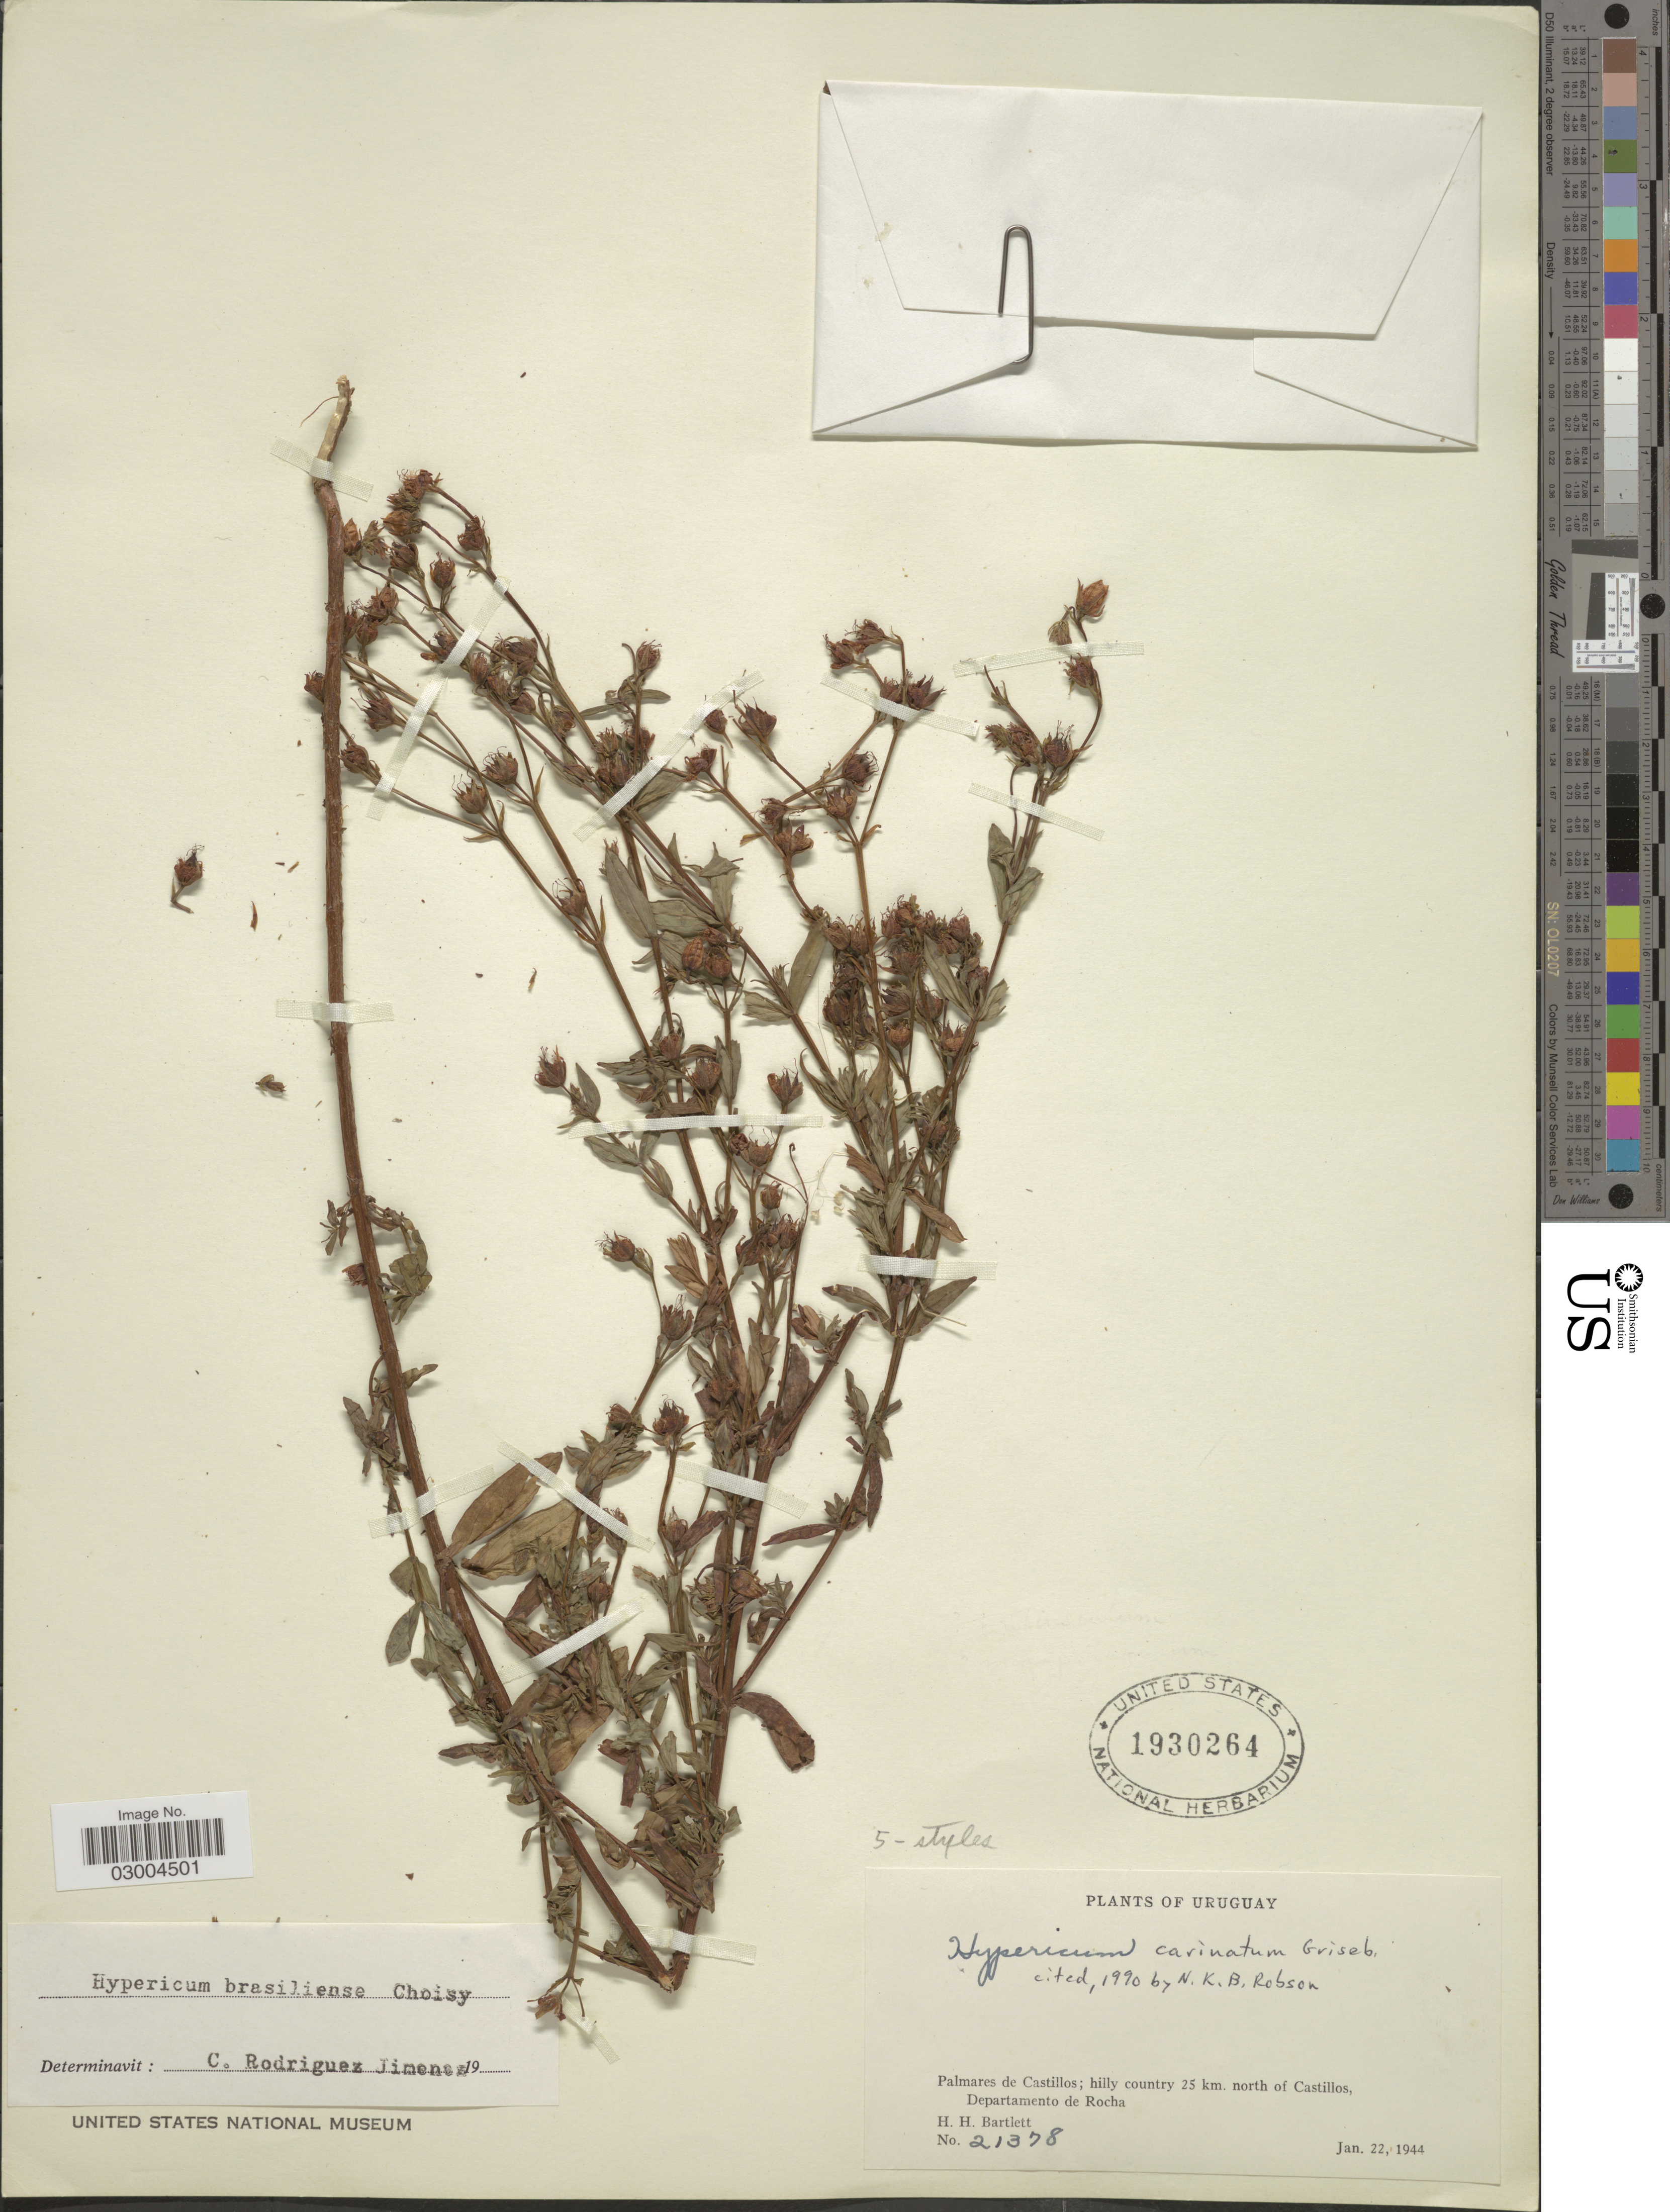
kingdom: Plantae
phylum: Tracheophyta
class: Magnoliopsida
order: Malpighiales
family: Hypericaceae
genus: Hypericum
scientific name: Hypericum carinatum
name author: Griseb.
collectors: H. H. Bartlett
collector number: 21378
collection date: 1944-01-22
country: Uruguay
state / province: Rocha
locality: Palmares de Castillos; hilly country 25 km. north of Castillos, Departamento de Rocha.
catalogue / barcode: US 1930264